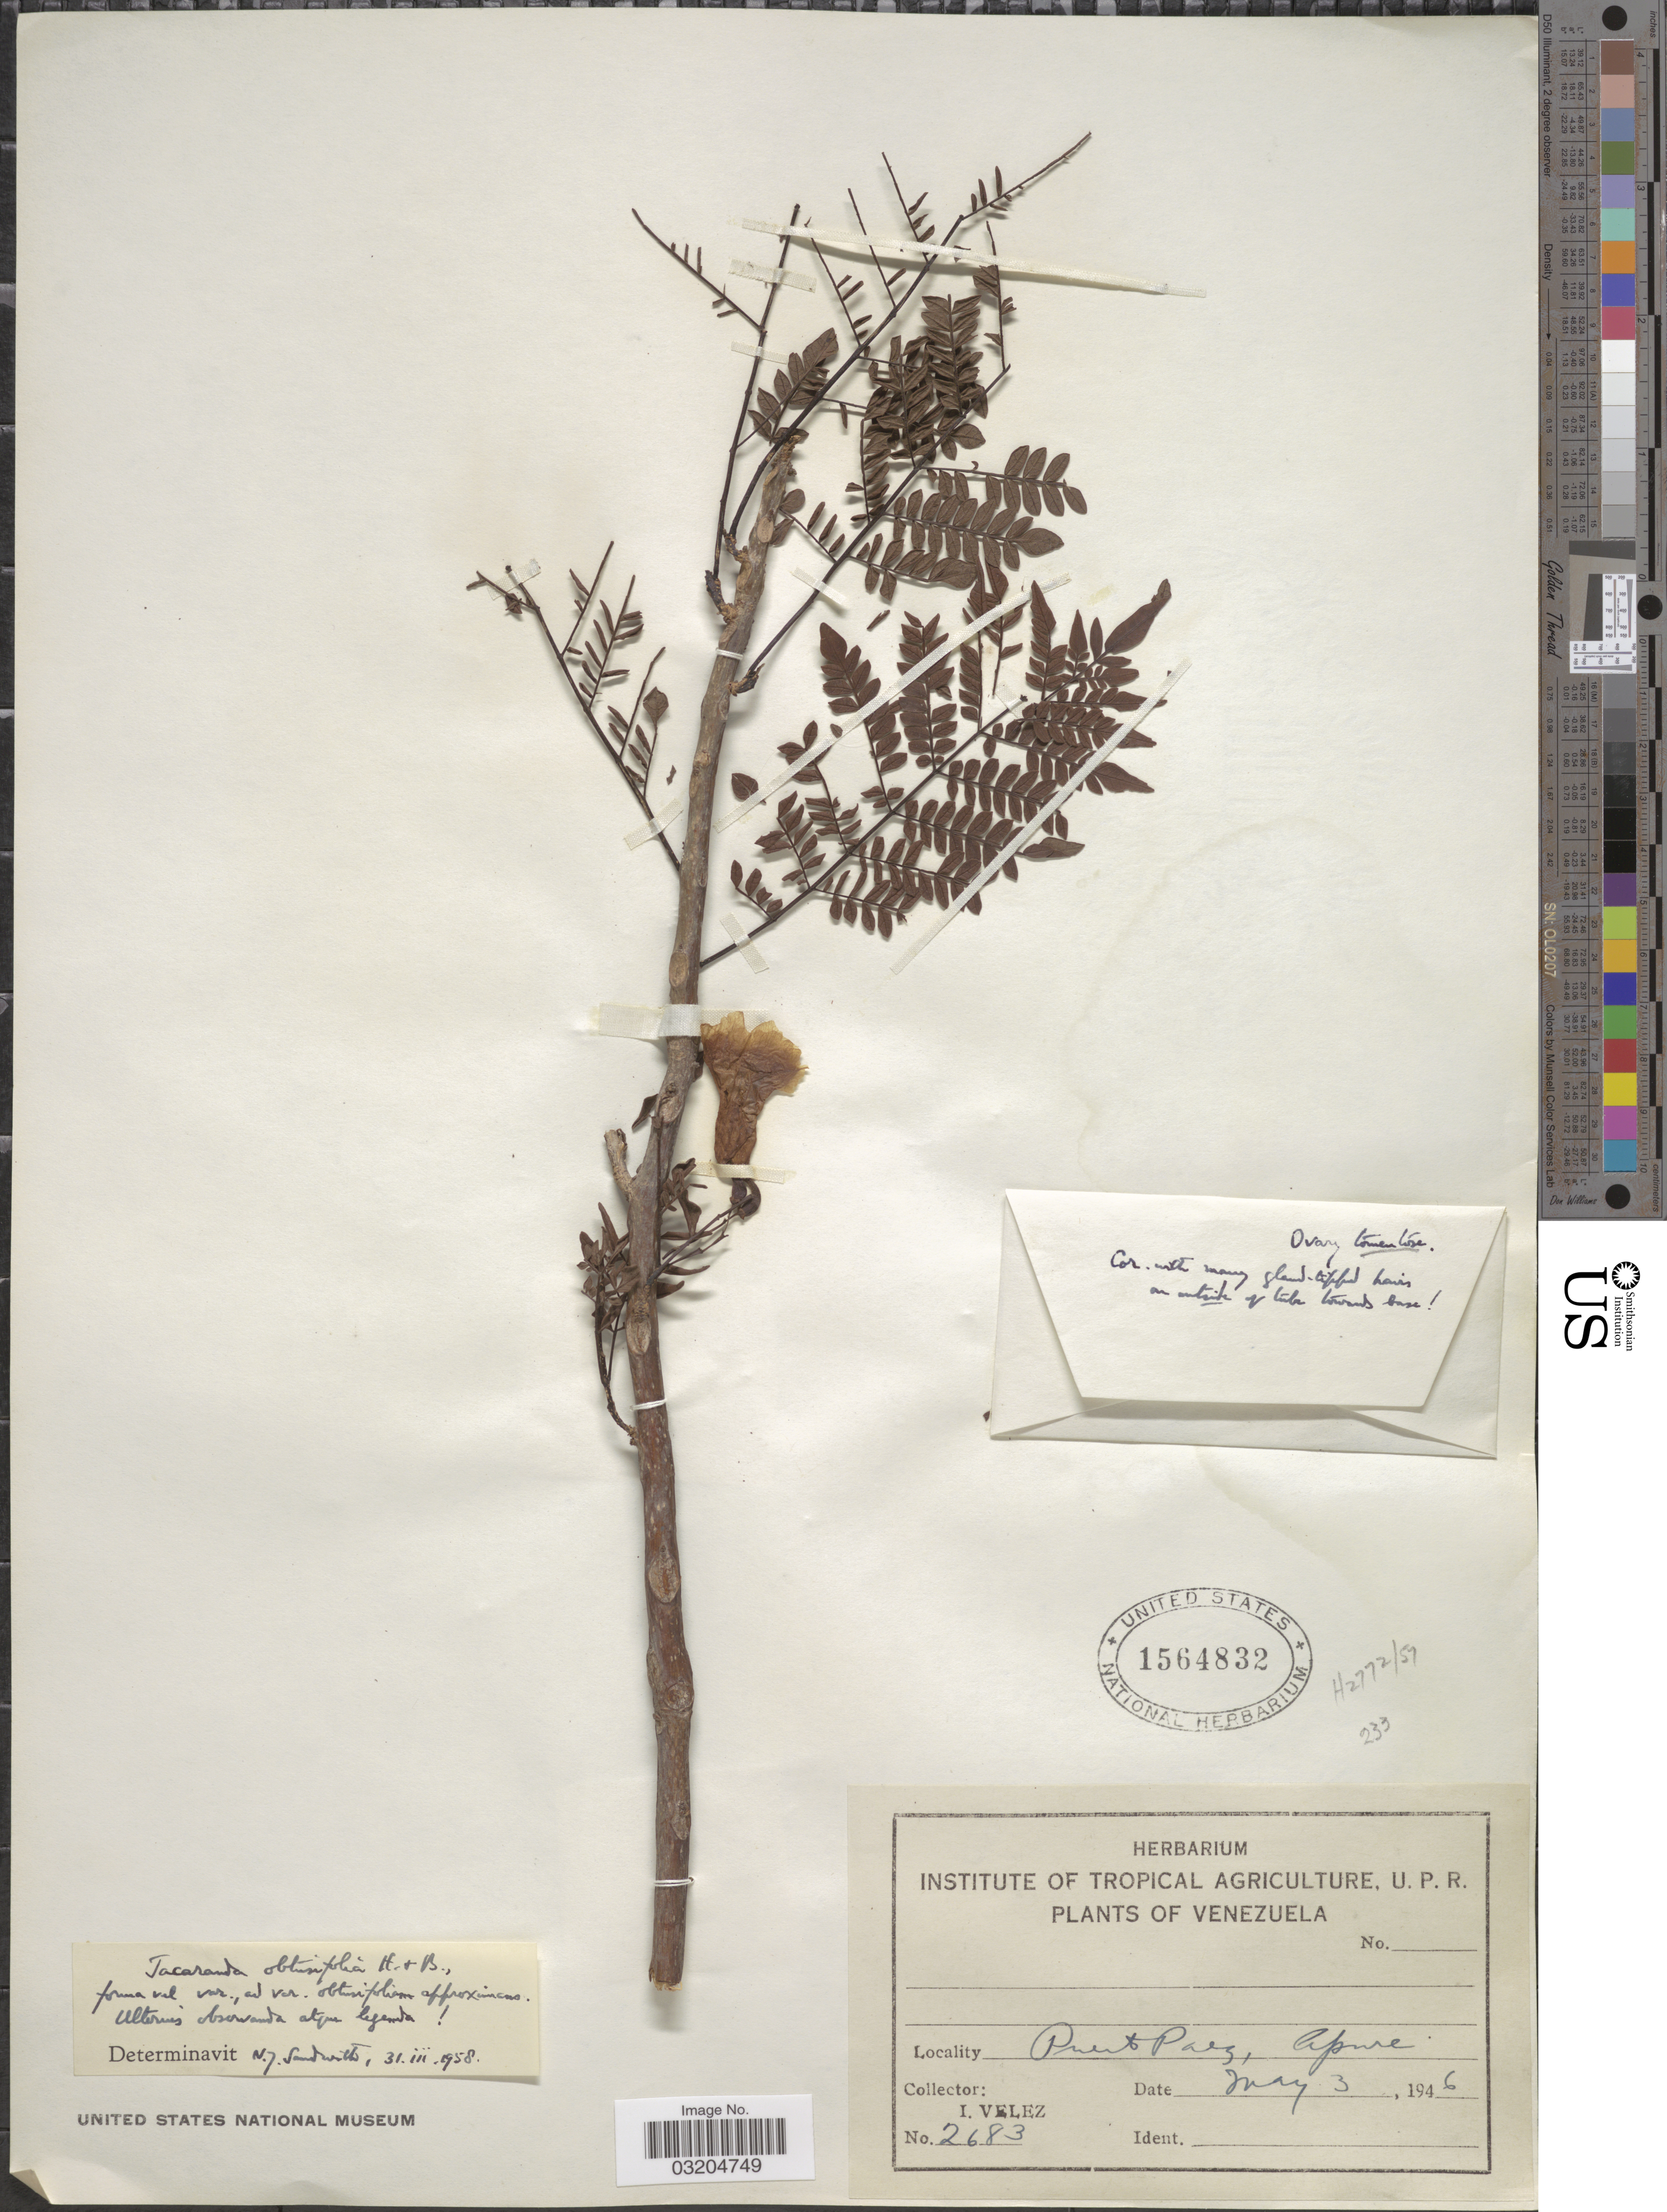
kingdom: Plantae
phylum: Tracheophyta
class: Magnoliopsida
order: Lamiales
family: Bignoniaceae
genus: Jacaranda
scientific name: Jacaranda obtusifolia subsp. obtusifolia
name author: Bonpl.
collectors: I. Velez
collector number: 2683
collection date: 1946-05-03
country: Venezuela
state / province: Apure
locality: Puerto Paez.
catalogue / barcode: US 1564832